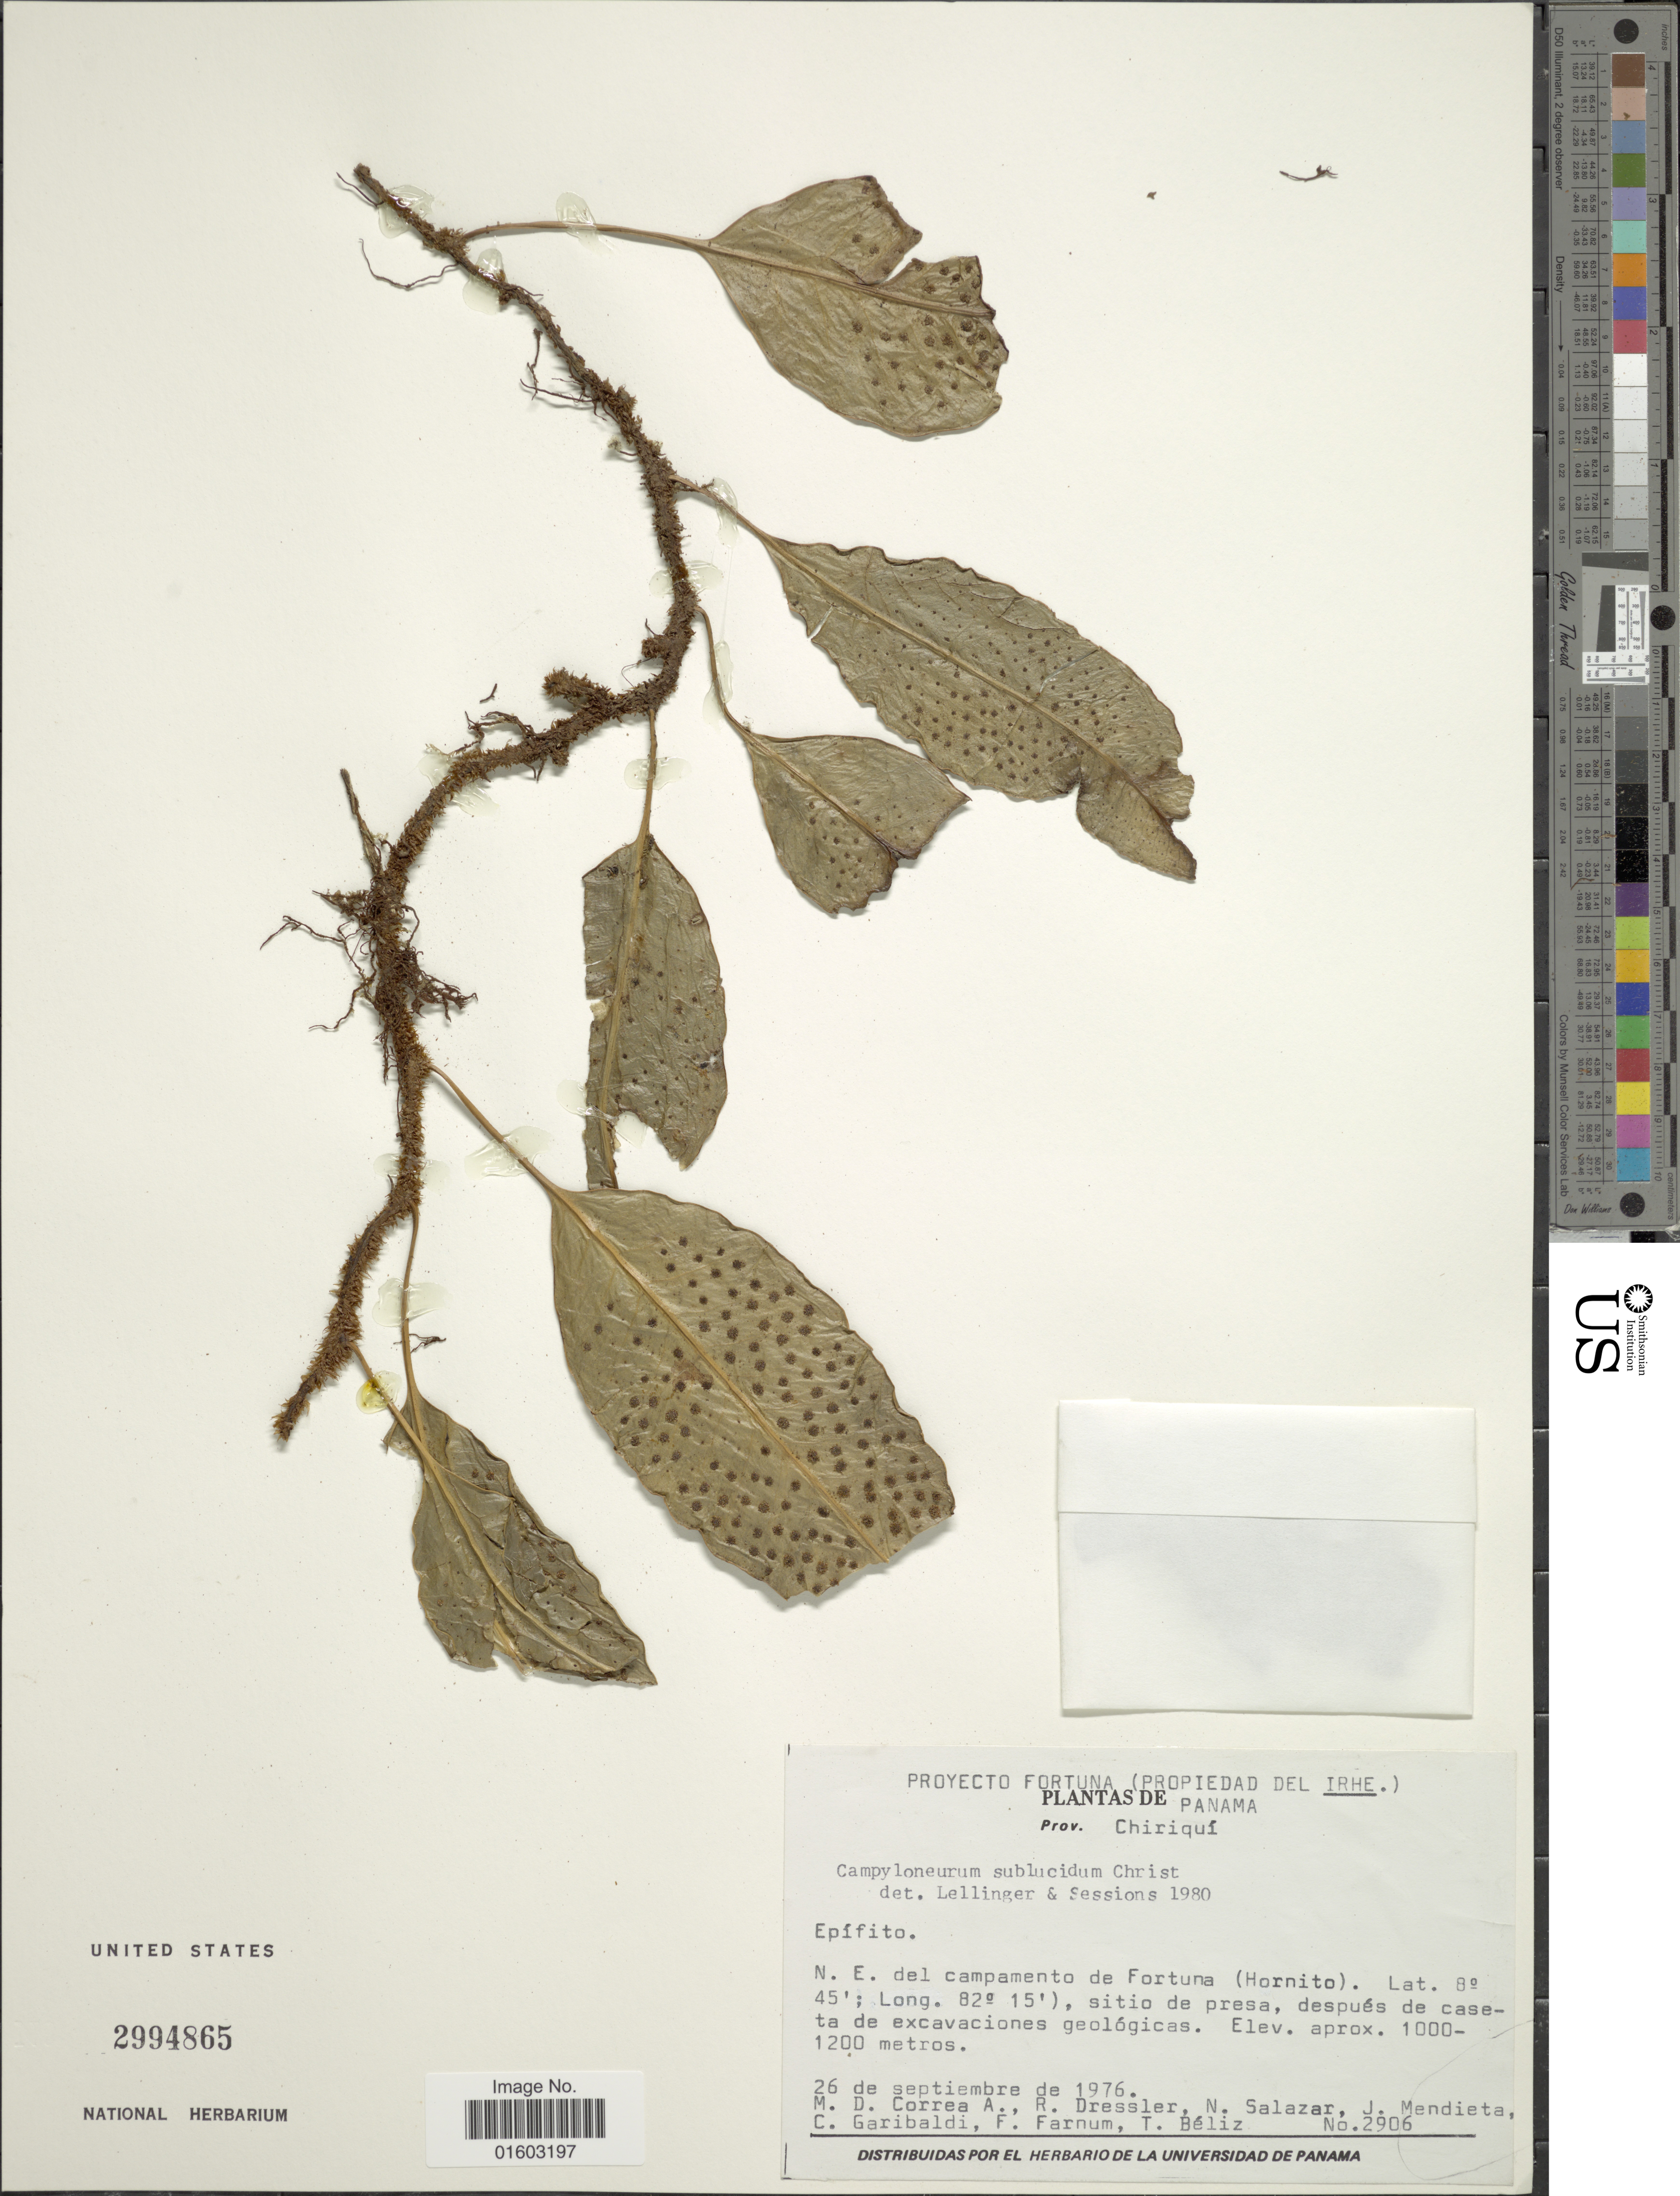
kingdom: Plantae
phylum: Tracheophyta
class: Polypodiopsida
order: Polypodiales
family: Polypodiaceae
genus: Campyloneurum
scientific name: Campyloneurum sublucidum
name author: (Christ) Ching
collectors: M. D. Corrêa-A., R. Dressler, N. Salazar, J. Mendieta & et al.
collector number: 2906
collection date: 1976-09-26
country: Panama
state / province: Chiriqui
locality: N. E. del campamento de Fortuna (Hornito)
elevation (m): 1000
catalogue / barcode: US 2994865